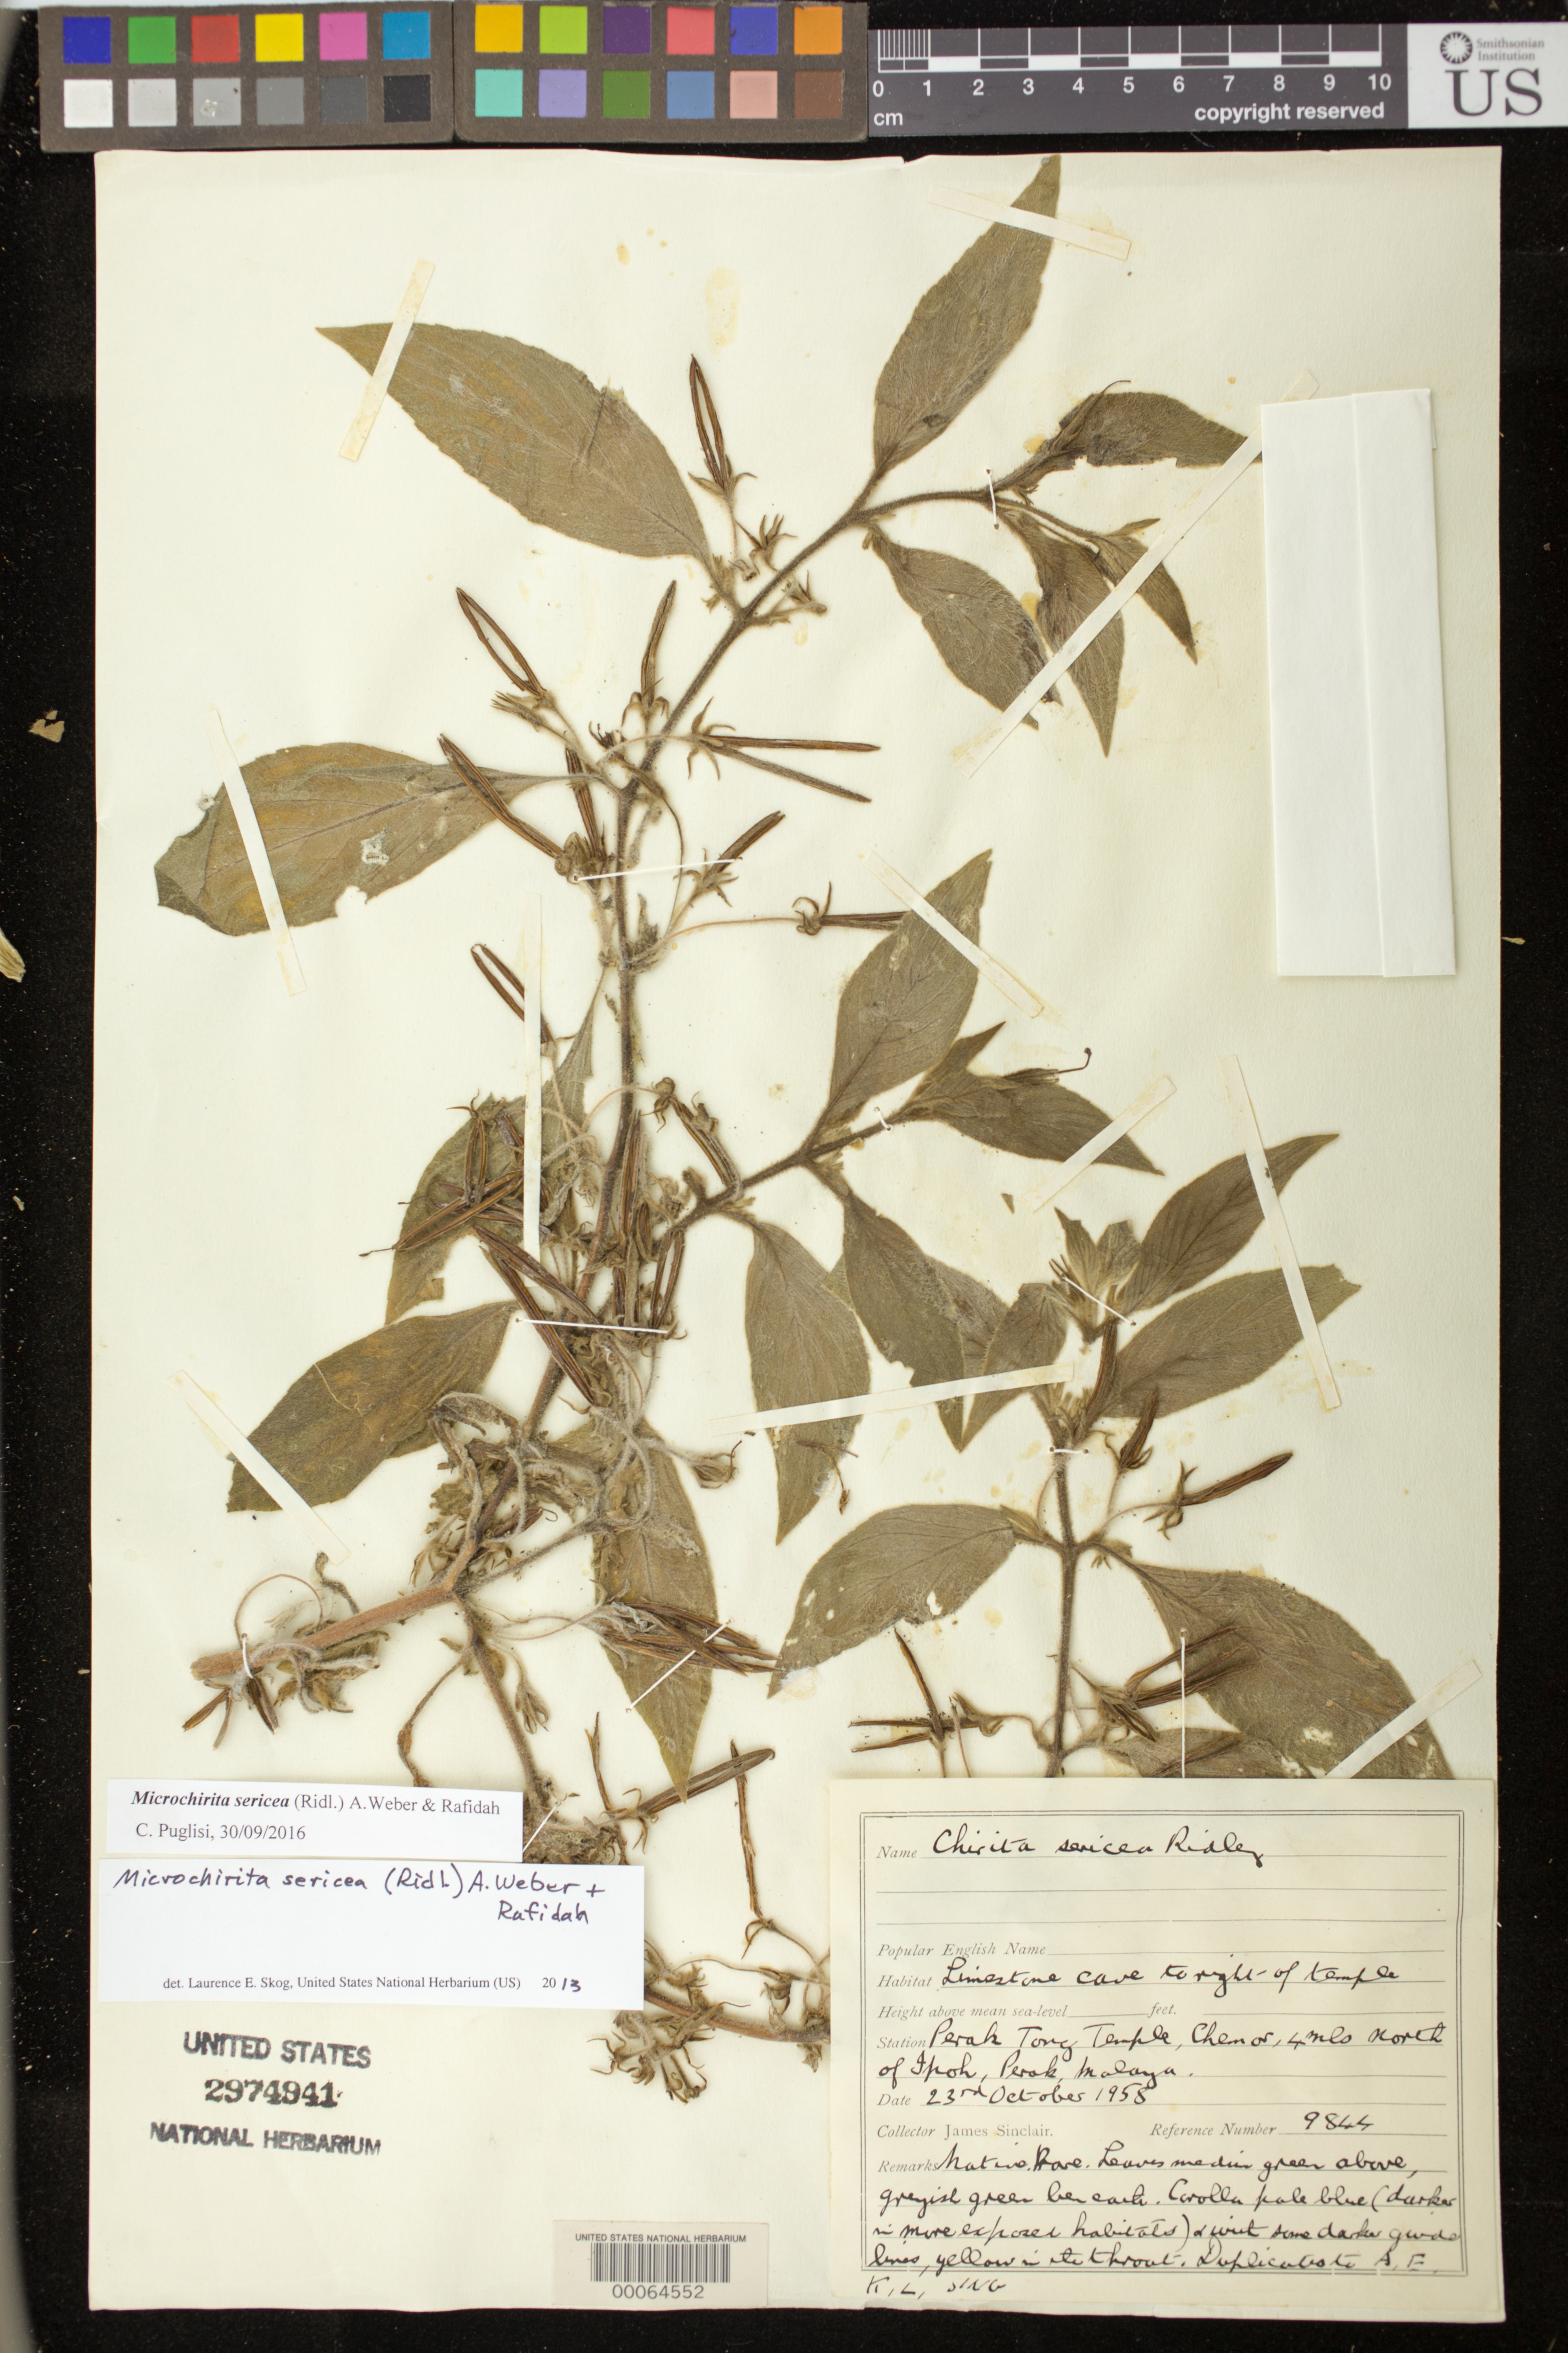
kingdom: Plantae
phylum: Tracheophyta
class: Magnoliopsida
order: Lamiales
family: Gesneriaceae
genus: Microchirita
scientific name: Microchirita sericea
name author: (Ridl.) A. Weber & Rafidah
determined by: Skog, Laurence E.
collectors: J. Sinclair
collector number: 9844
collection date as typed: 23 Oct 1958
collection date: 1958-10-23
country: Malaysia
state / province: Perak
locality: Perak, Tong temple, 4 miles n of ipoh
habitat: Limestone cave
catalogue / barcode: US 2974941